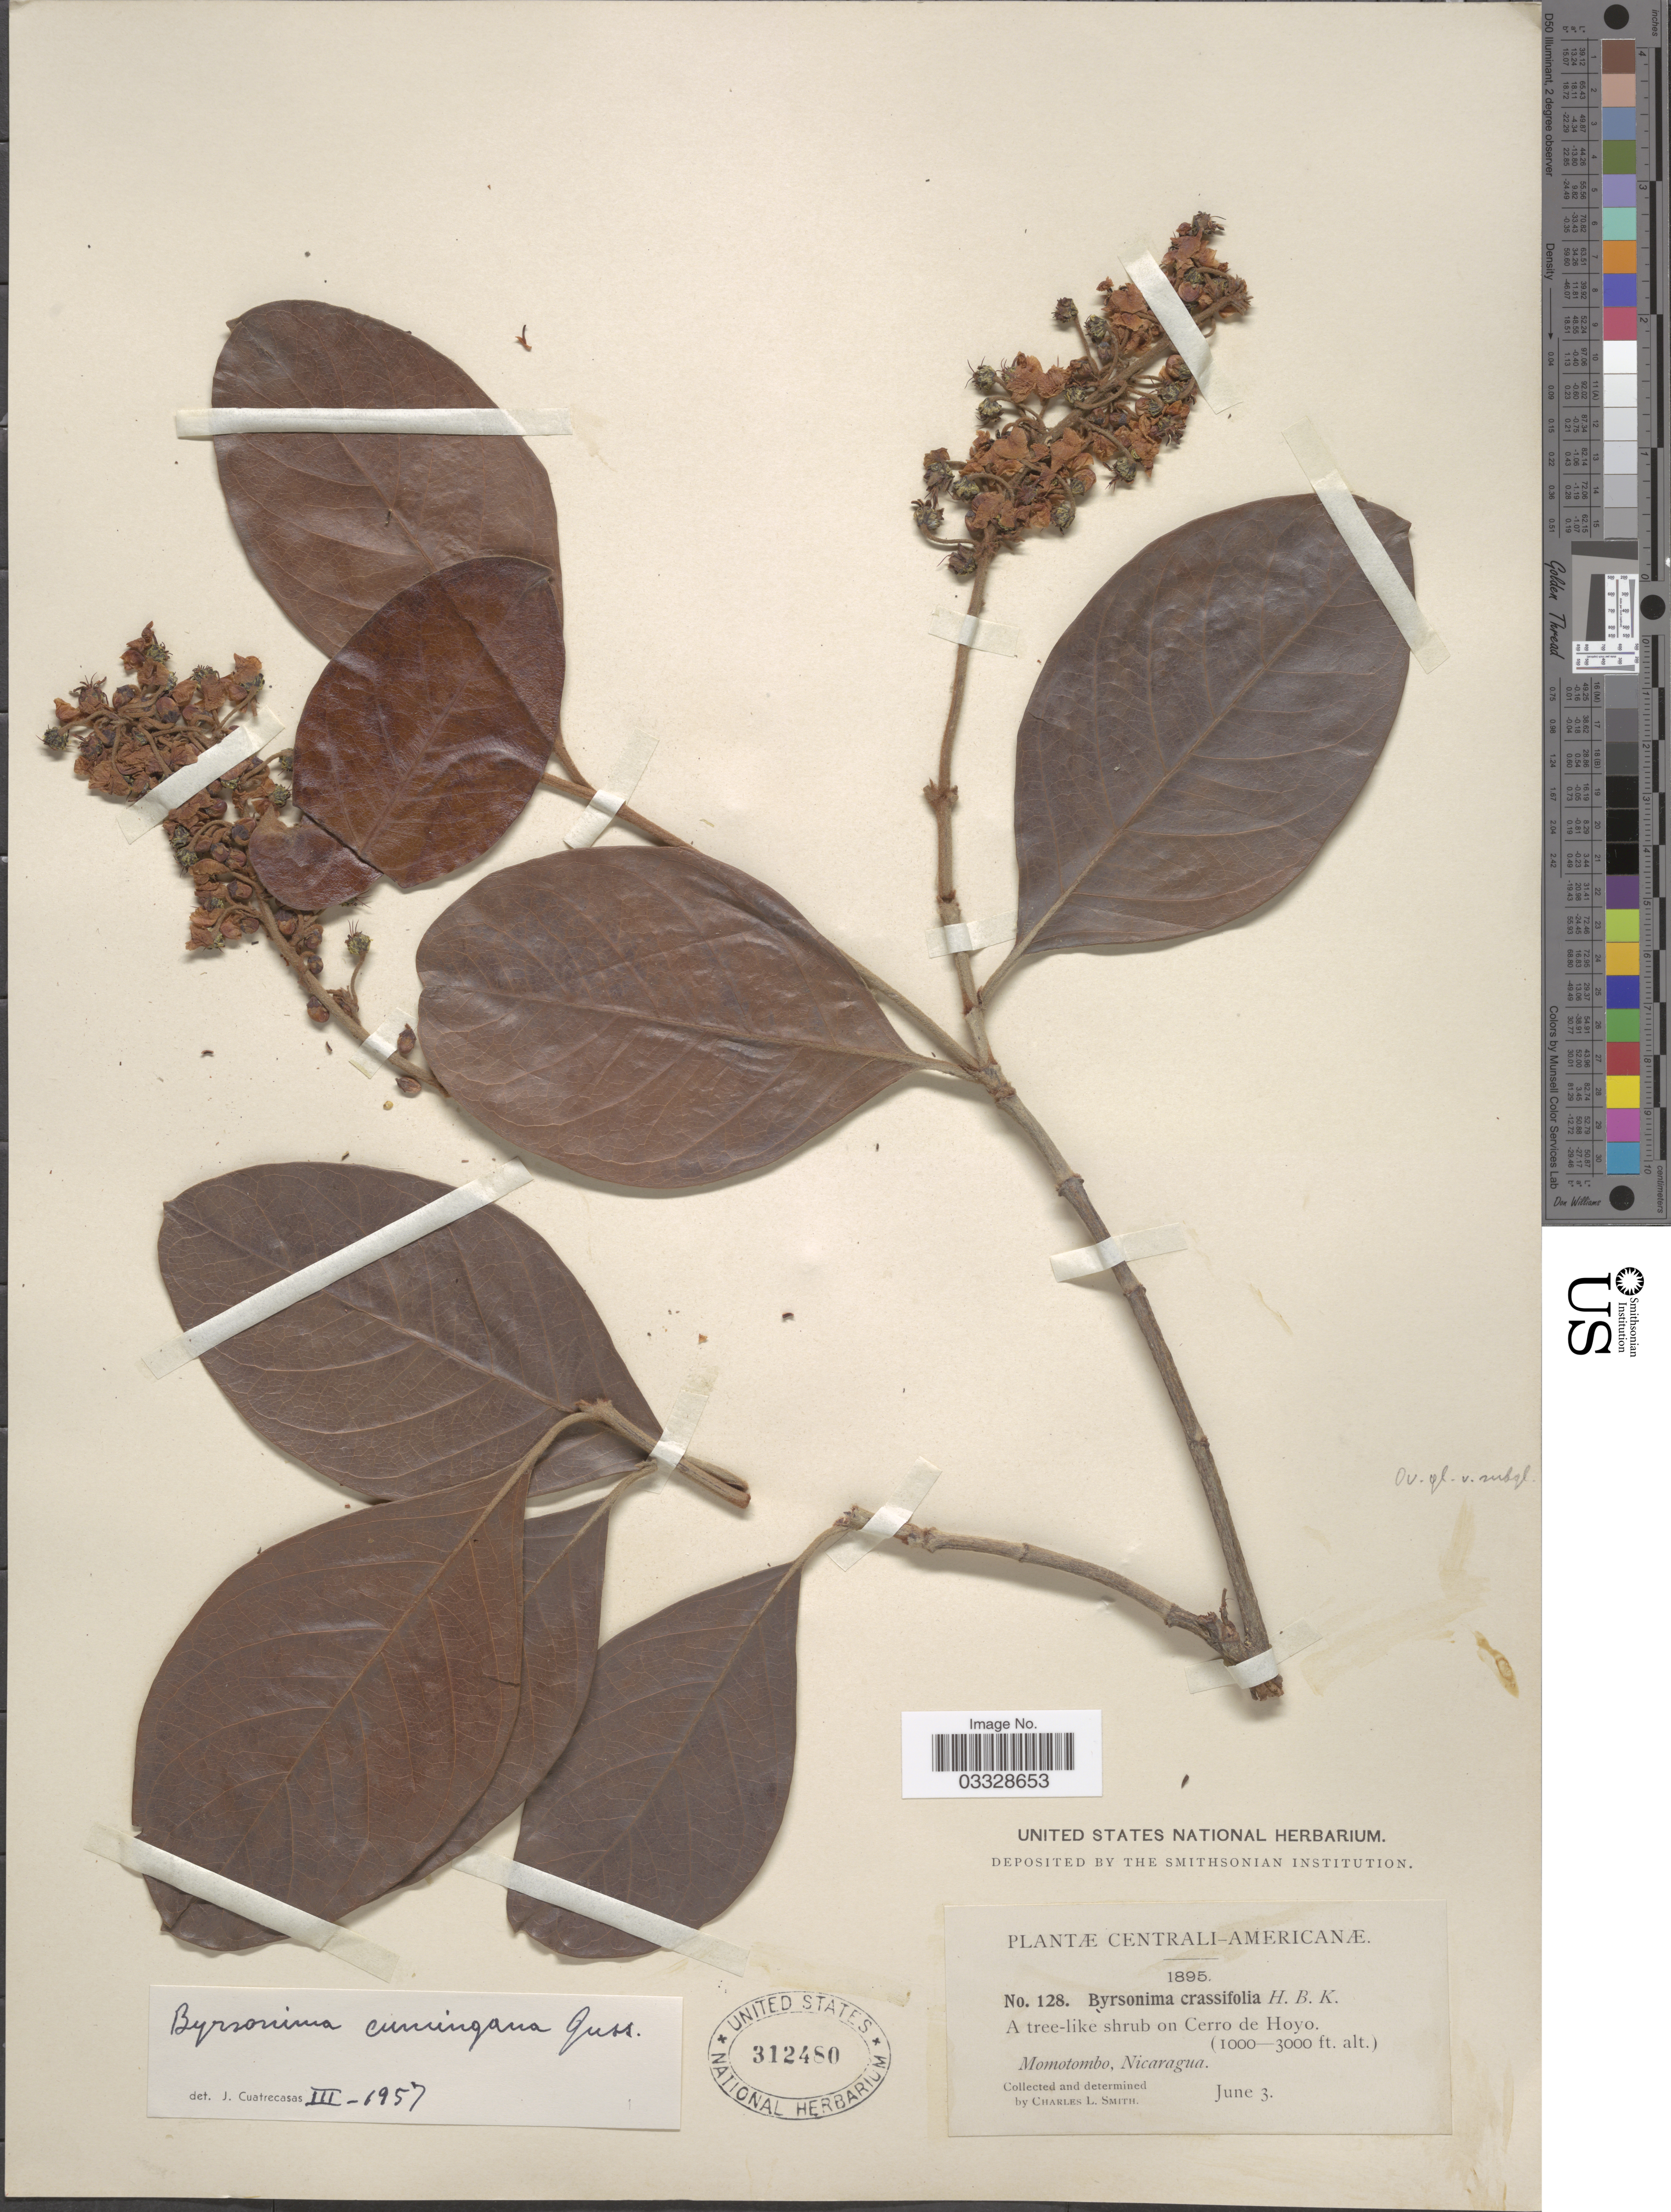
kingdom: Plantae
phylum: Tracheophyta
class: Magnoliopsida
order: Malpighiales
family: Malpighiaceae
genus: Byrsonima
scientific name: Byrsonima crassifolia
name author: (L.) Kunth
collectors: C. L. Smith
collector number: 128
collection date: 1895-06-03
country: Nicaragua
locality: Centrali-Americanæ. Cerro de Hoyo. Momotombo.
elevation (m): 305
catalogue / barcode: US 312480